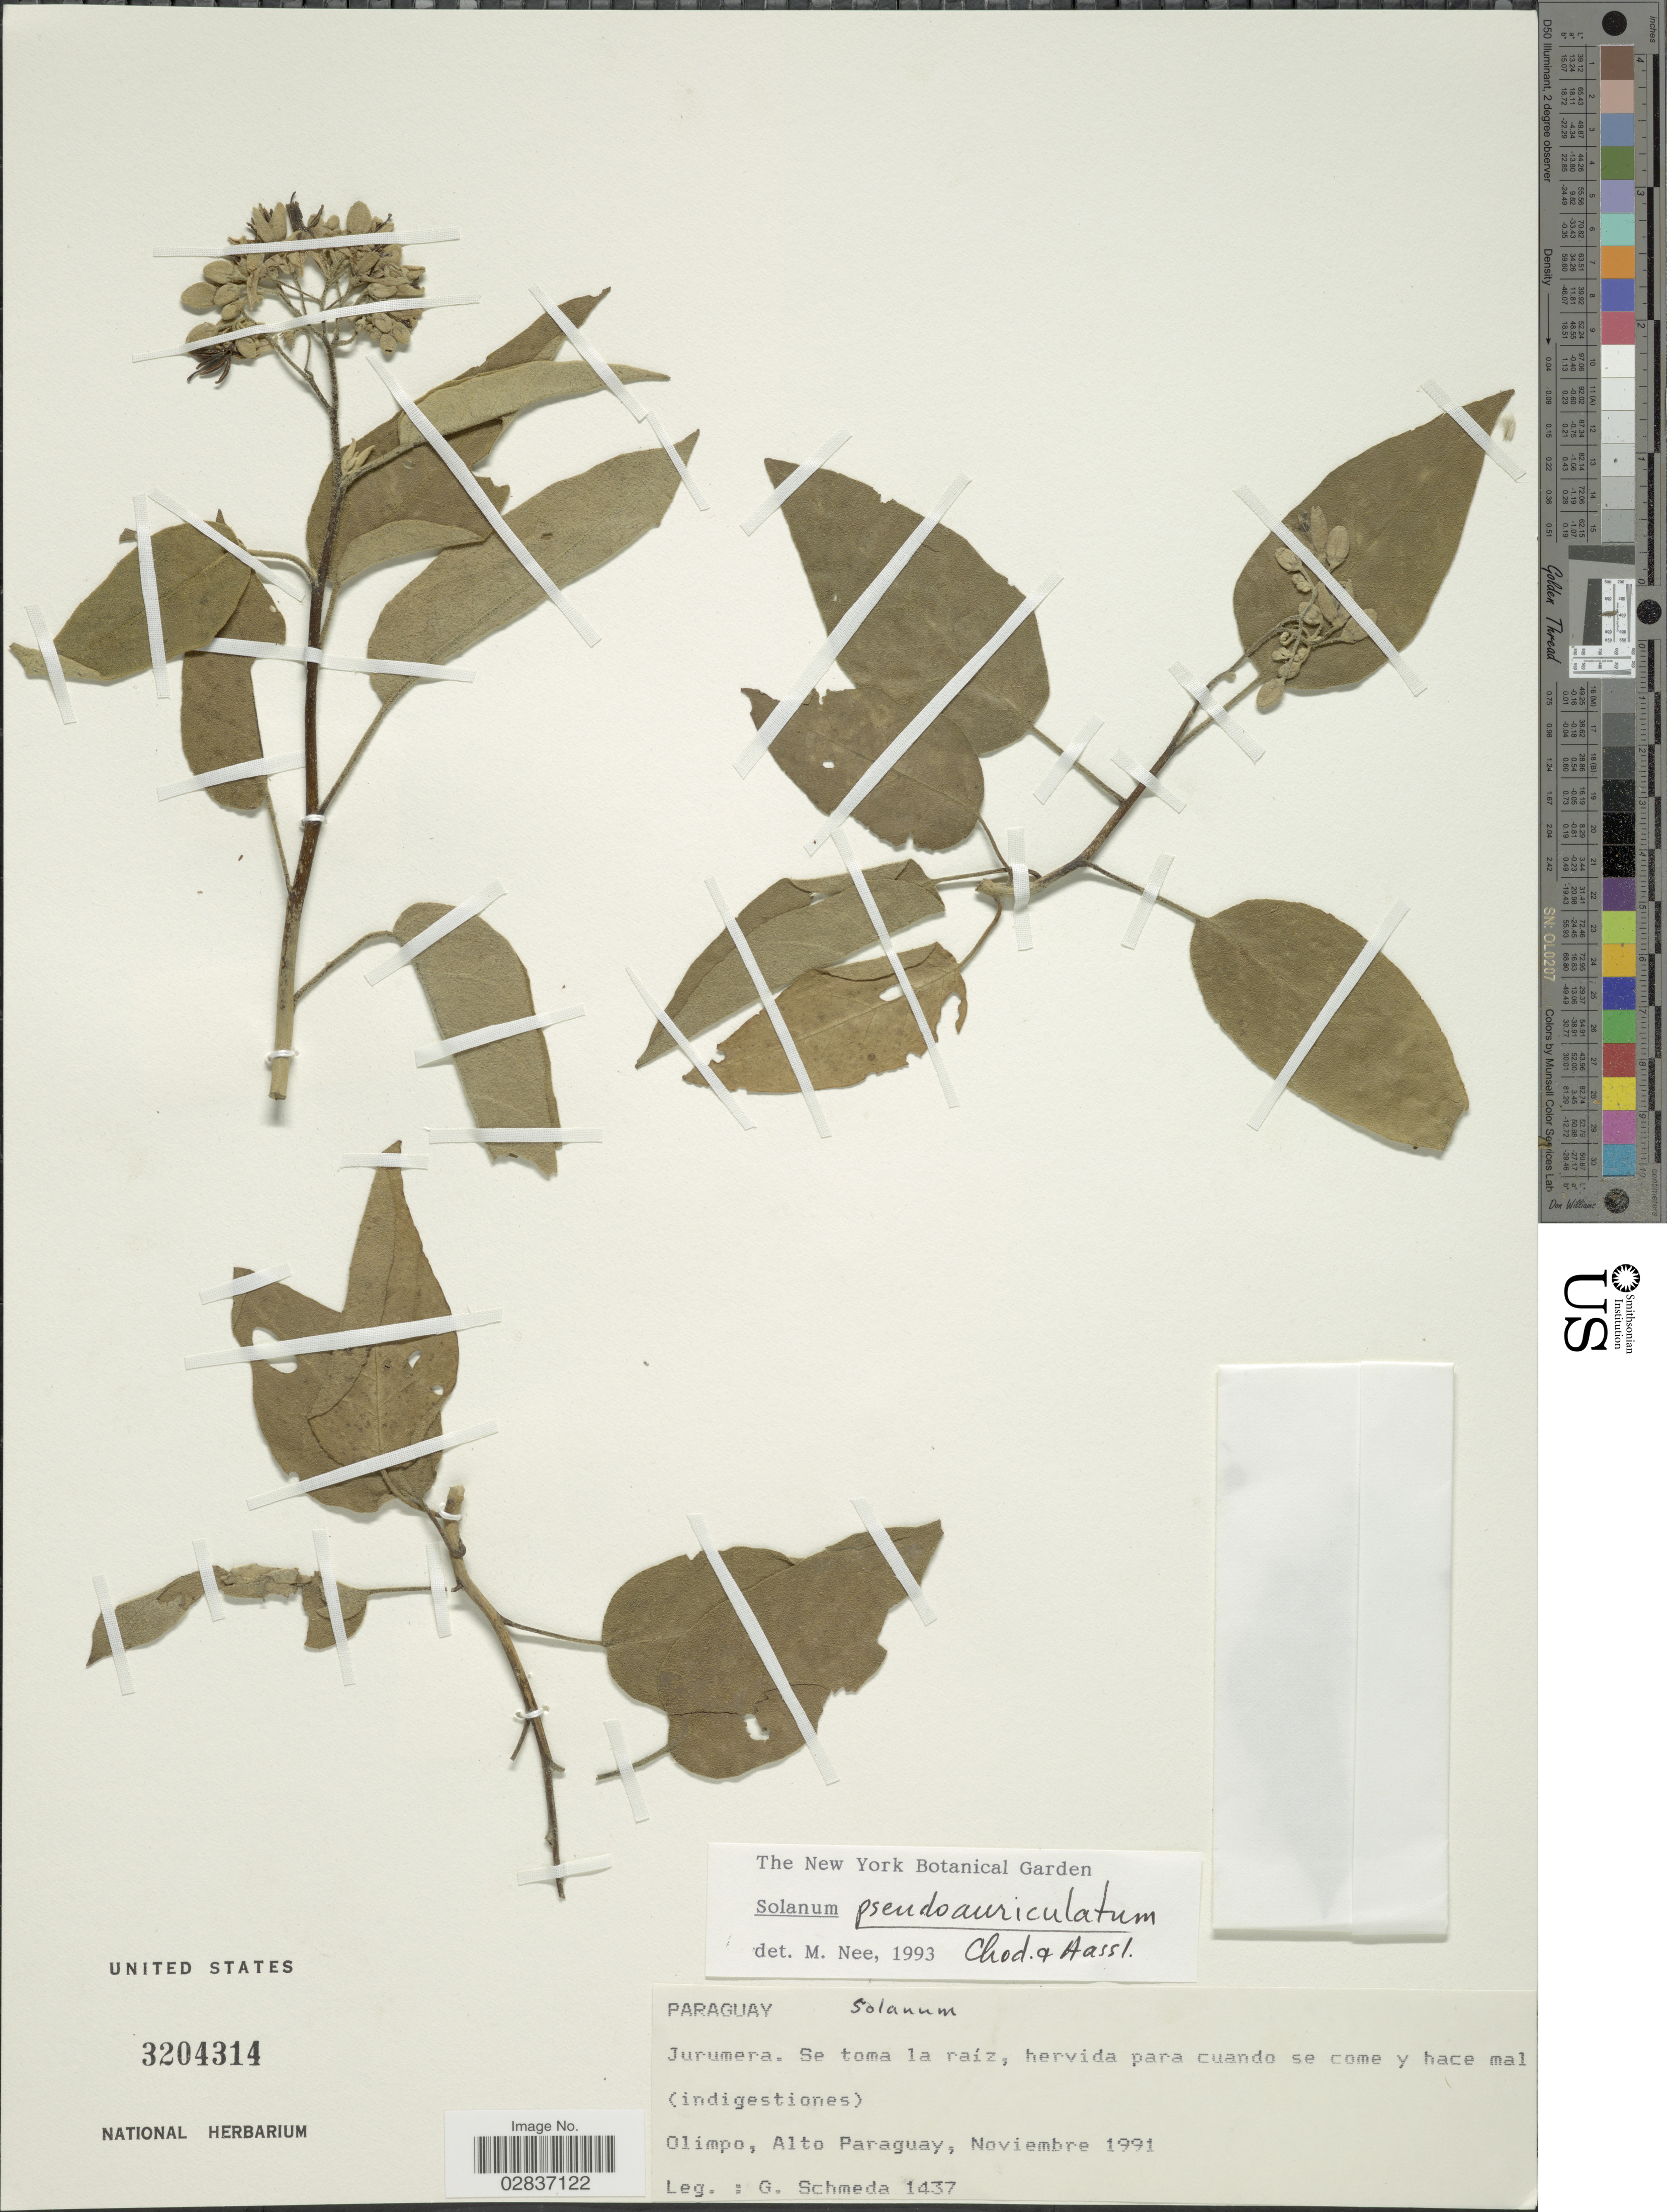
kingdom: Plantae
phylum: Tracheophyta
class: Magnoliopsida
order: Solanales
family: Solanaceae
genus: Solanum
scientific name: Solanum pseudoauriculatum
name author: Chodat & Hassl.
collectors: G. Schmeda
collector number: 1437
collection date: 1991-11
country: Paraguay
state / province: Alto Paraguay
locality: Olimpo, Alto Paraguay.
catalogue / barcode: US 3204314